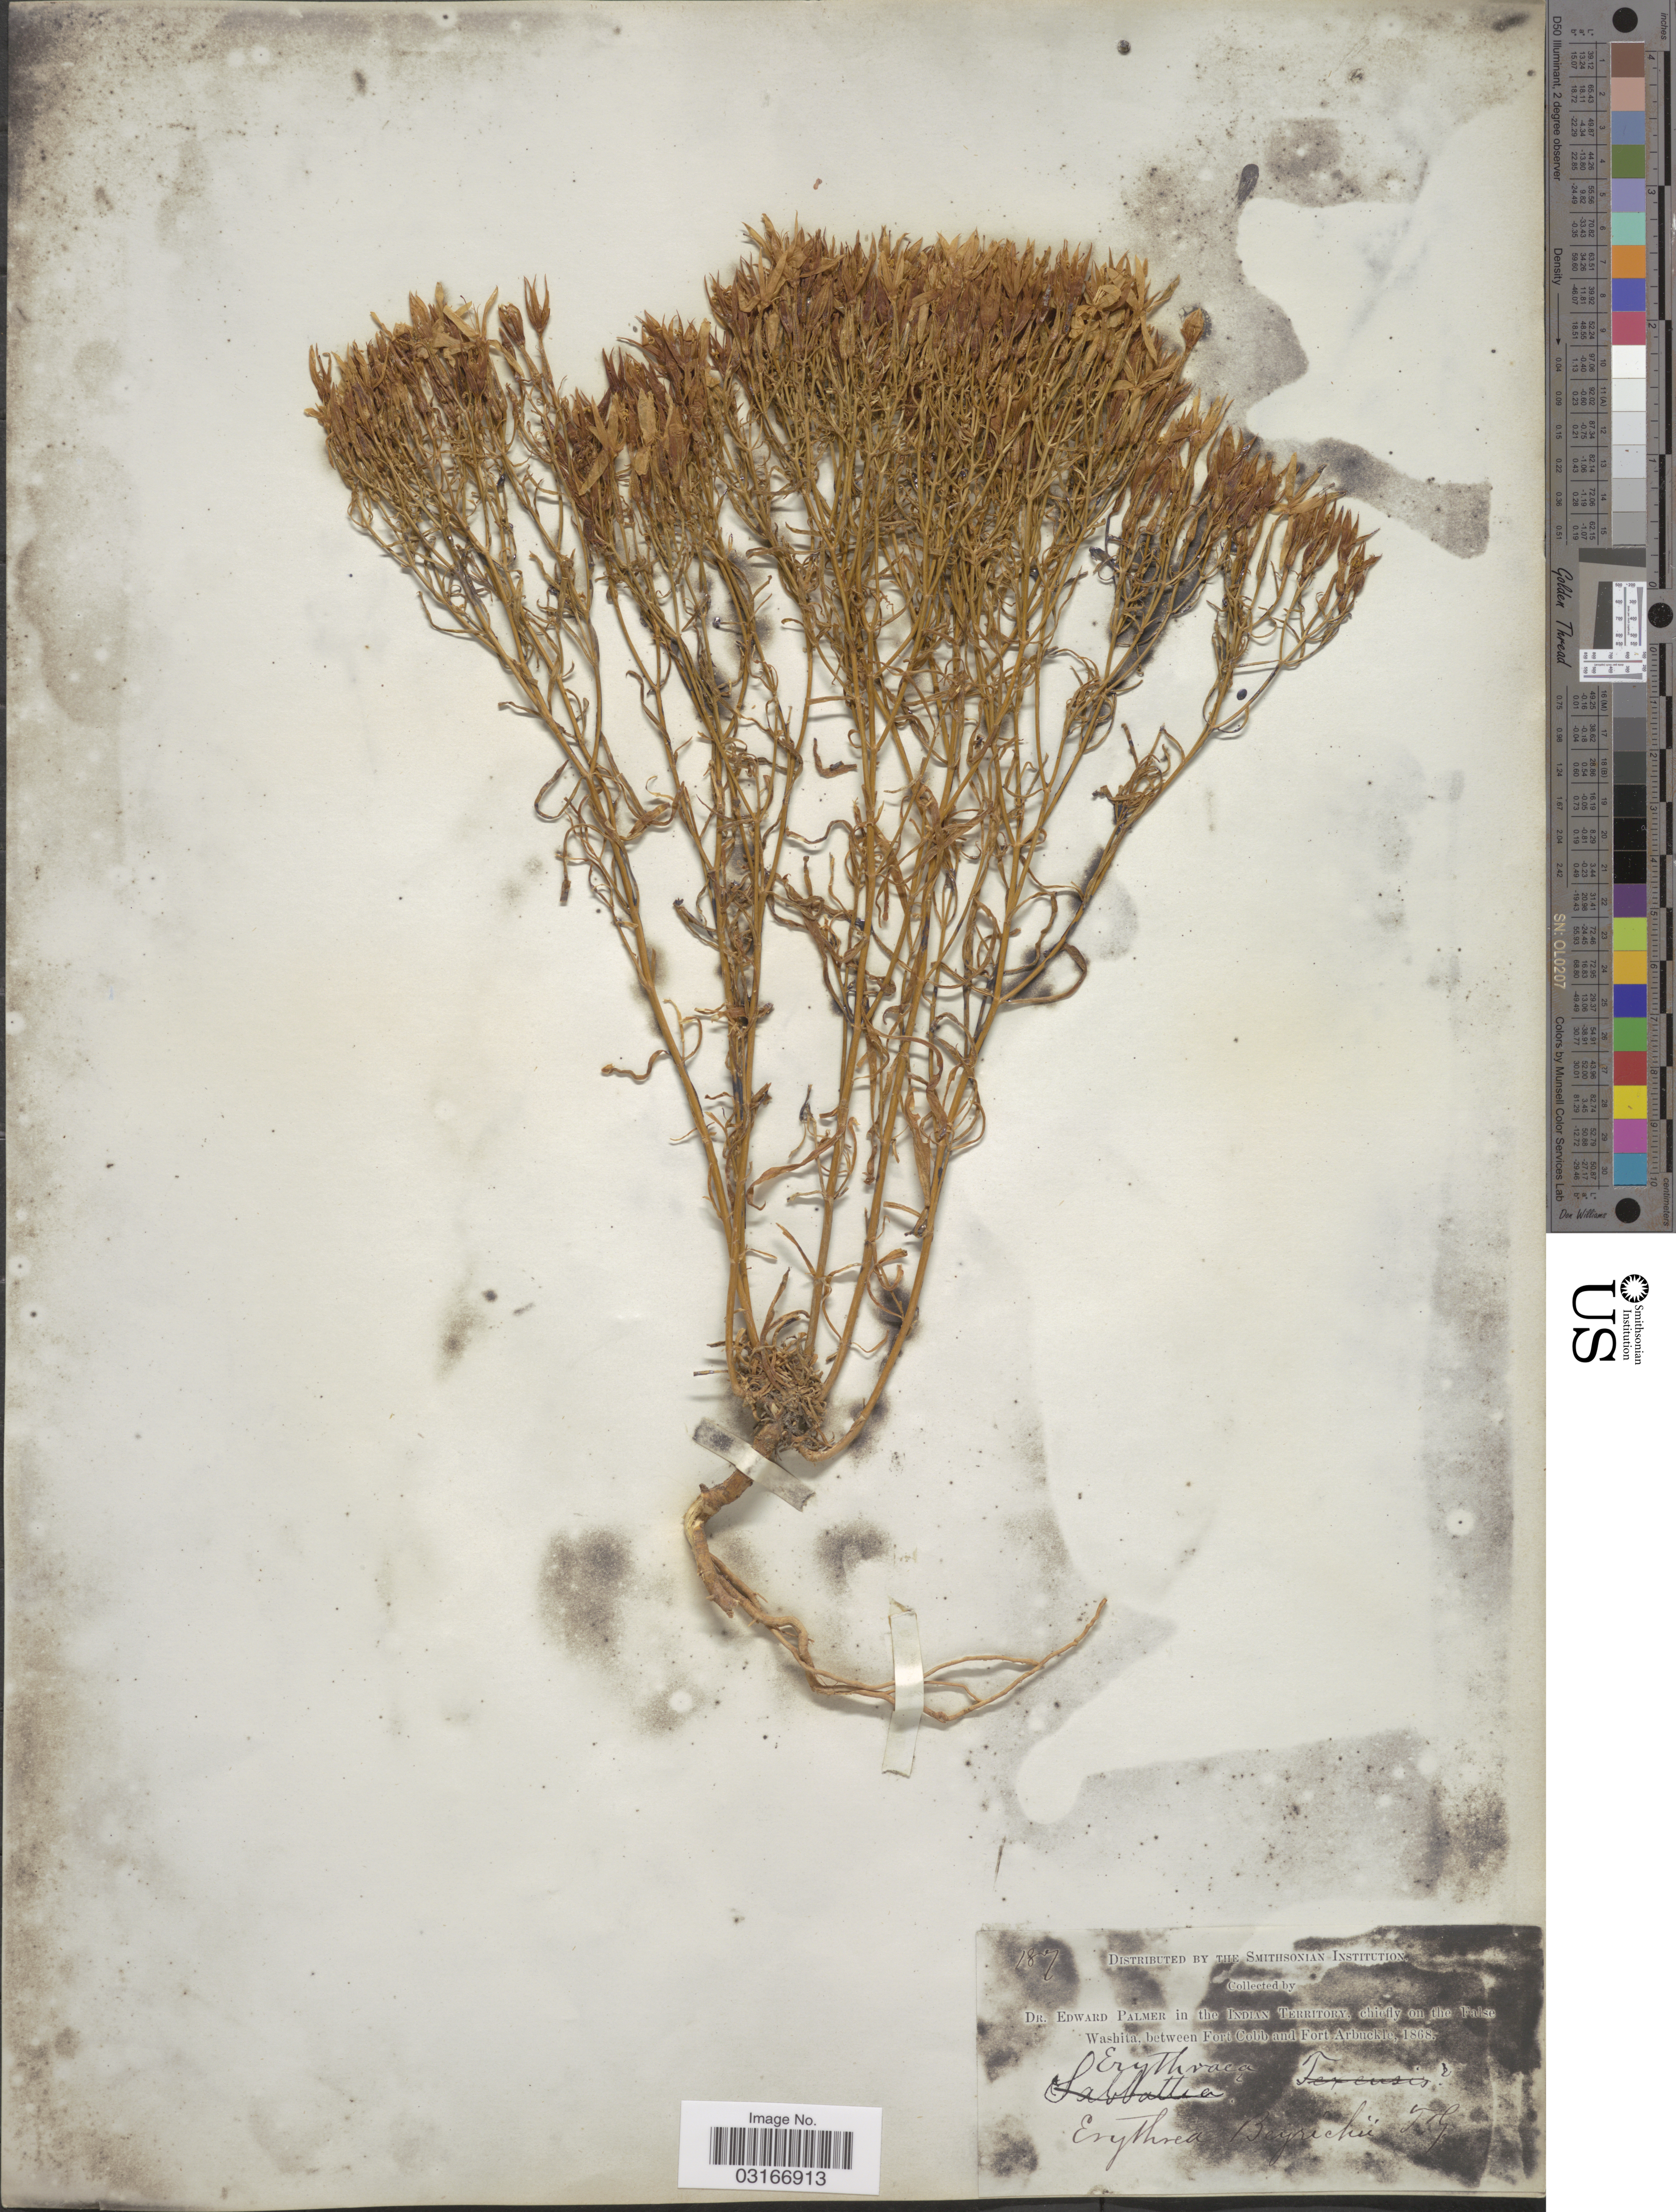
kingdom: Plantae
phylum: Tracheophyta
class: Magnoliopsida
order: Gentianales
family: Gentianaceae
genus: Centaurium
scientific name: Centaurium beyrichii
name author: (Torr.) B.L. Rob.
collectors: E. Palmer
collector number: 187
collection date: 1868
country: United States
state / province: Oklahoma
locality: In the Indian Territory, chiefly on the False Washita, between Fort Cobb and Fort Arbuckle.